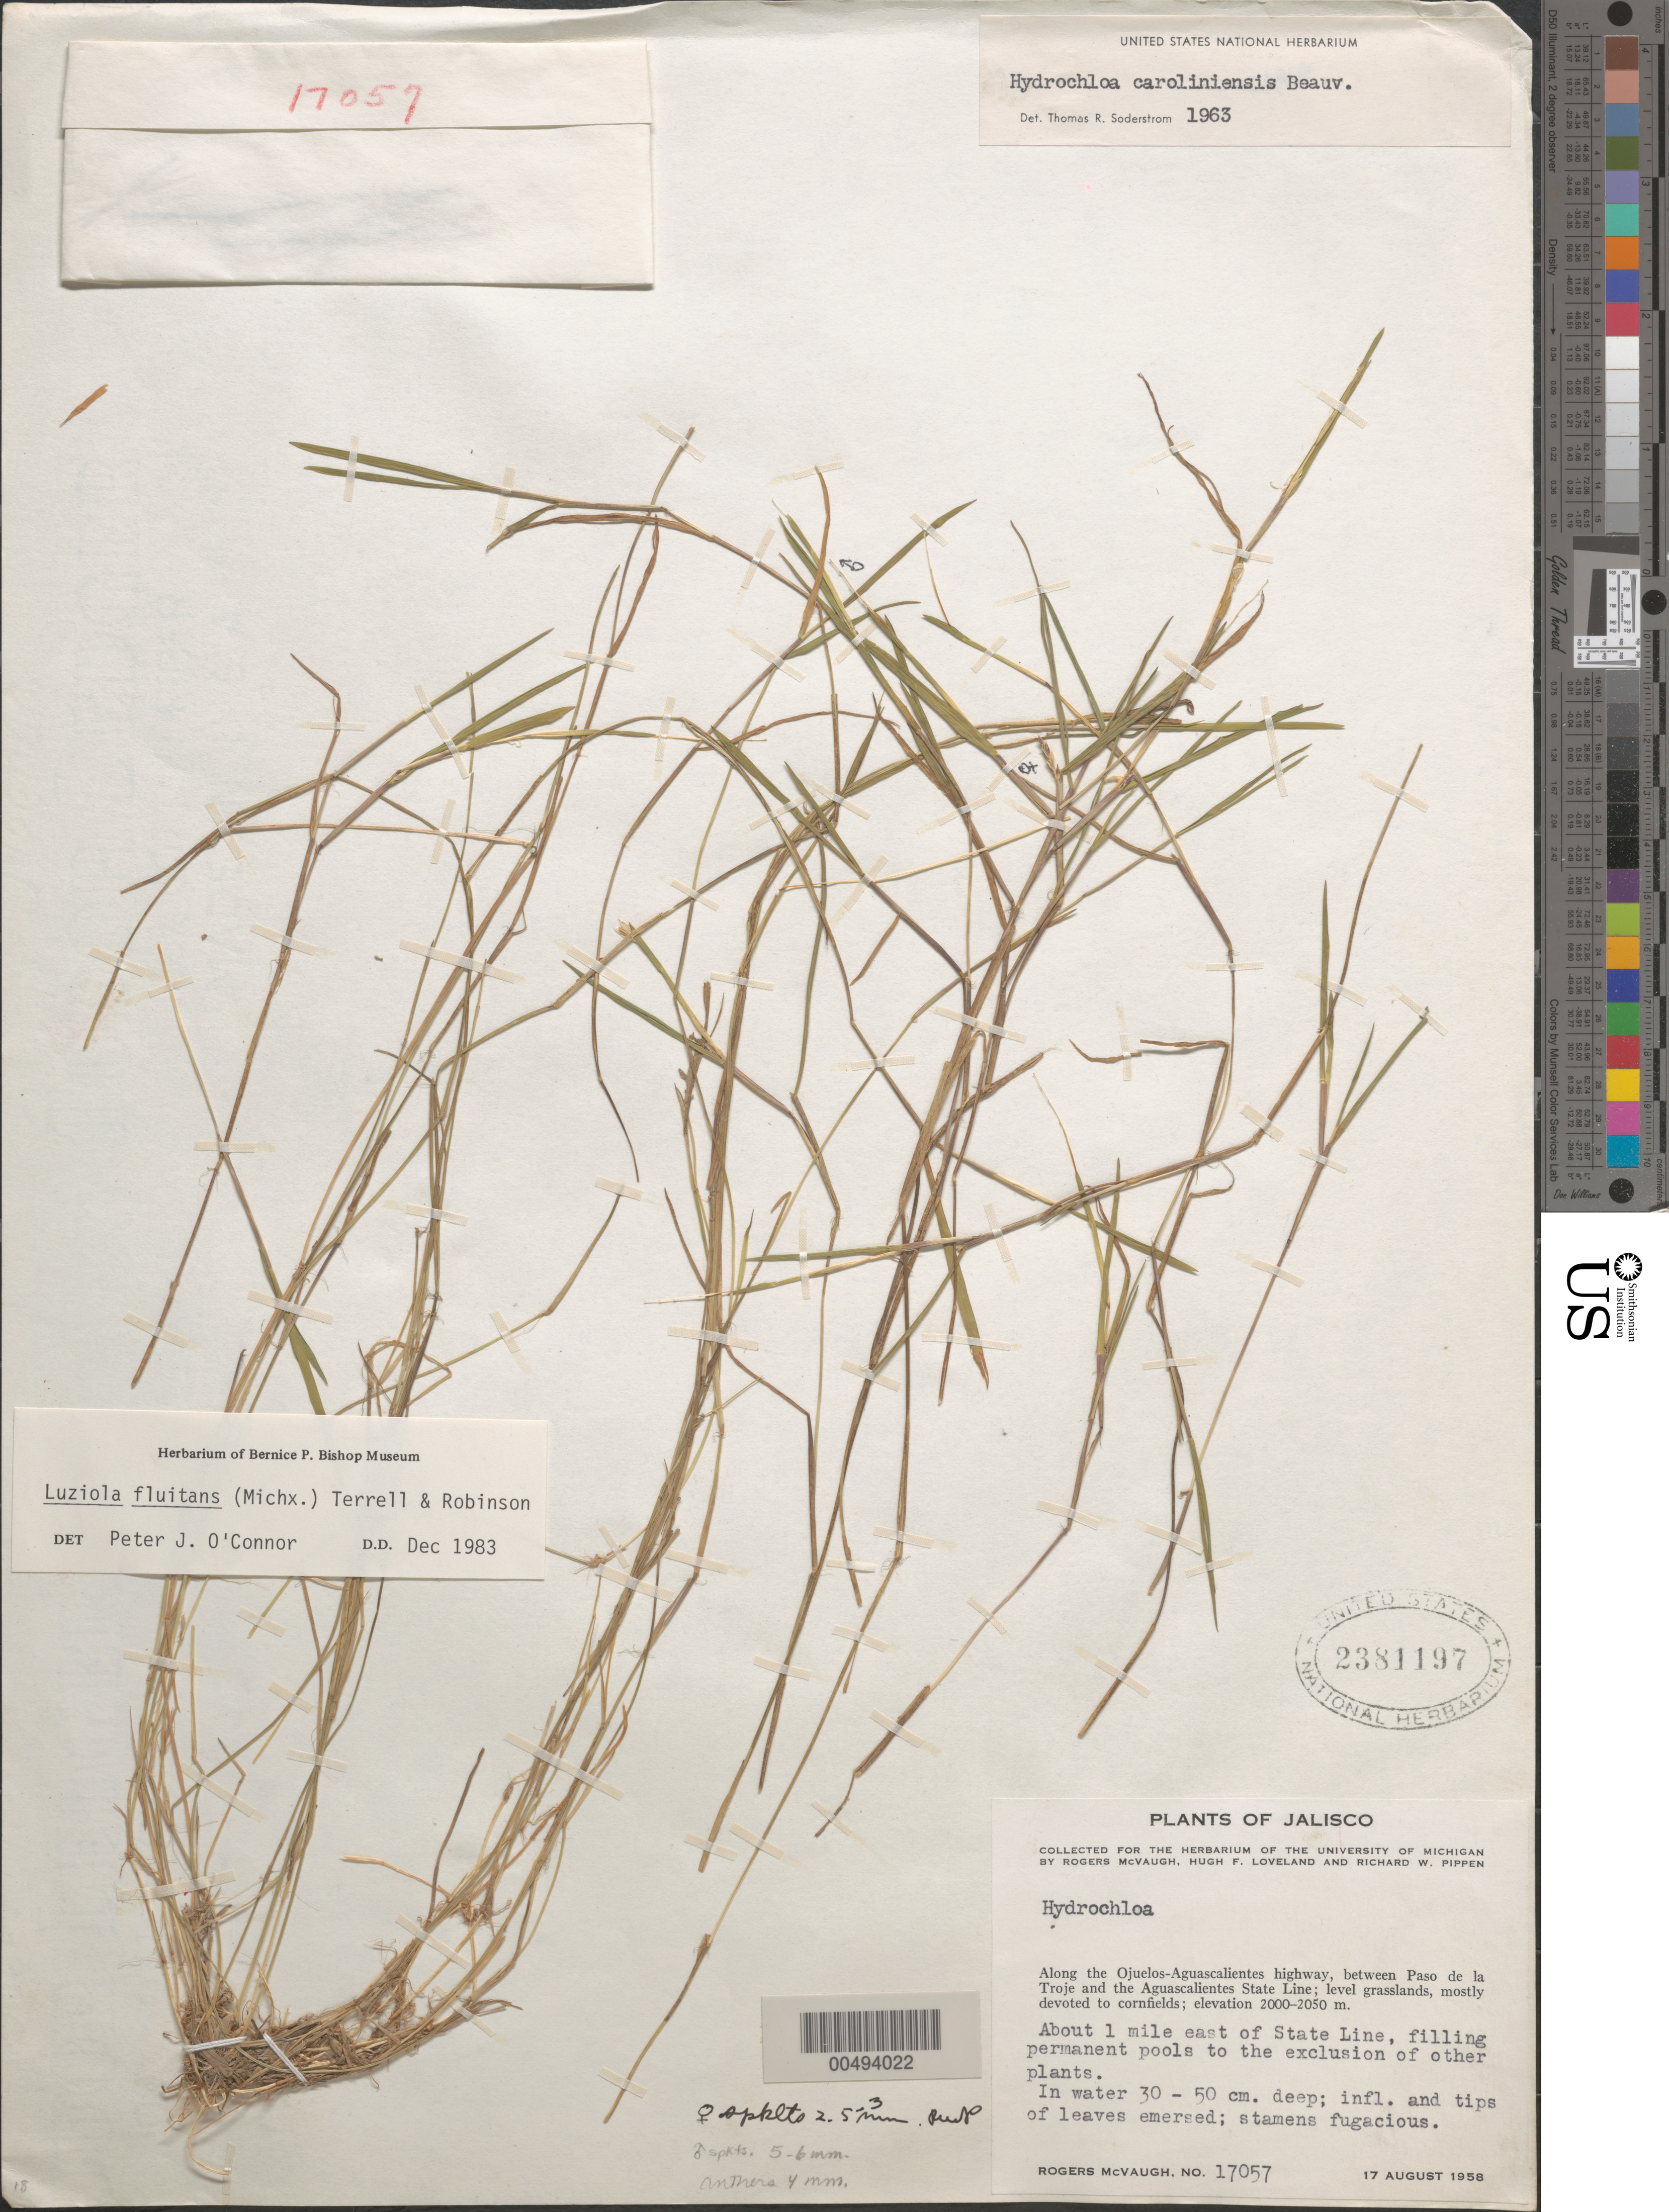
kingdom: Plantae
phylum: Tracheophyta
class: Liliopsida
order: Poales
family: Poaceae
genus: Luziola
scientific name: Luziola fluitans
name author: (Michx.) Terrell & H. Rob.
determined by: O'Connor, P. J.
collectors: R. McVaugh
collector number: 17057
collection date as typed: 17 Aug 1958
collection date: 1958-08-17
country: Mexico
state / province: Jalisco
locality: Along the Ojuelos-Aguascalientes hwy, between Paso de la Troje & the Aguascalientes state line, about 1 mi E of the state line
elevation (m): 2000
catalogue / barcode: US 2381197